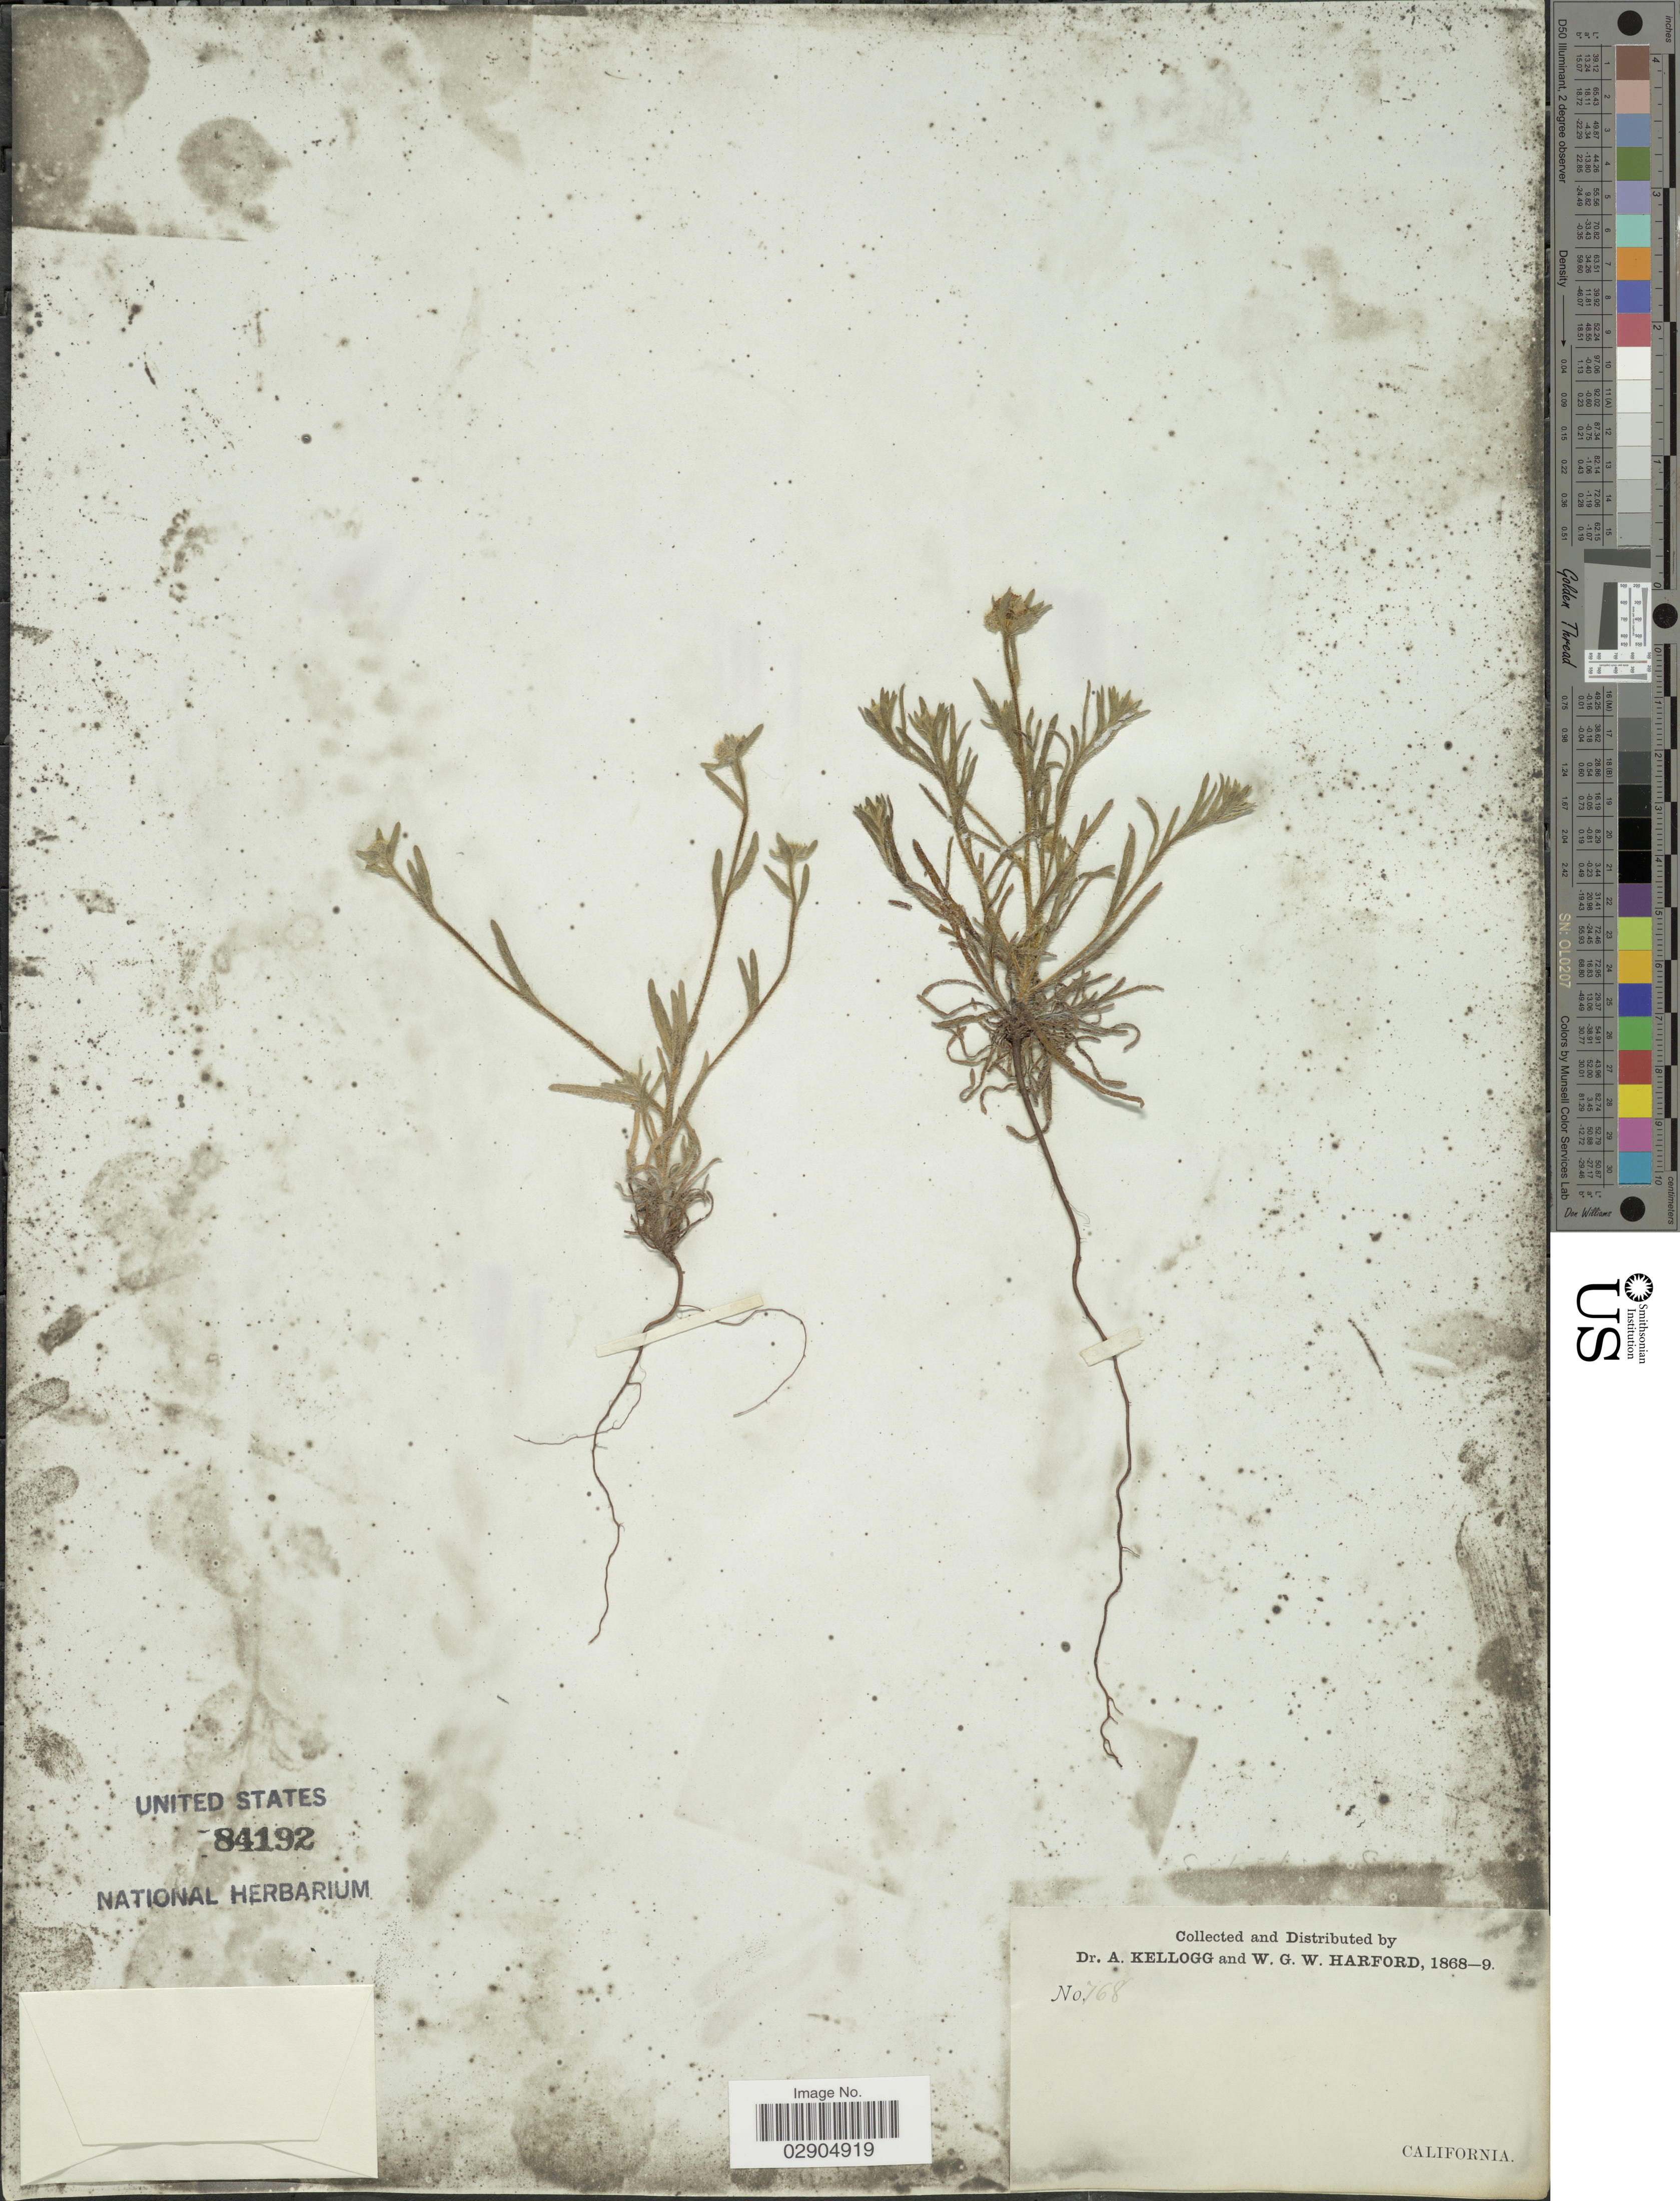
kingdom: Plantae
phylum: Tracheophyta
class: Magnoliopsida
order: Boraginales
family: Boraginaceae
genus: Eritrichium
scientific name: Eritrichium sp.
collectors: A. Kellogg & W. G. W. Harford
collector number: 168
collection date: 1868/1869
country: United States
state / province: California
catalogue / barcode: US 84192